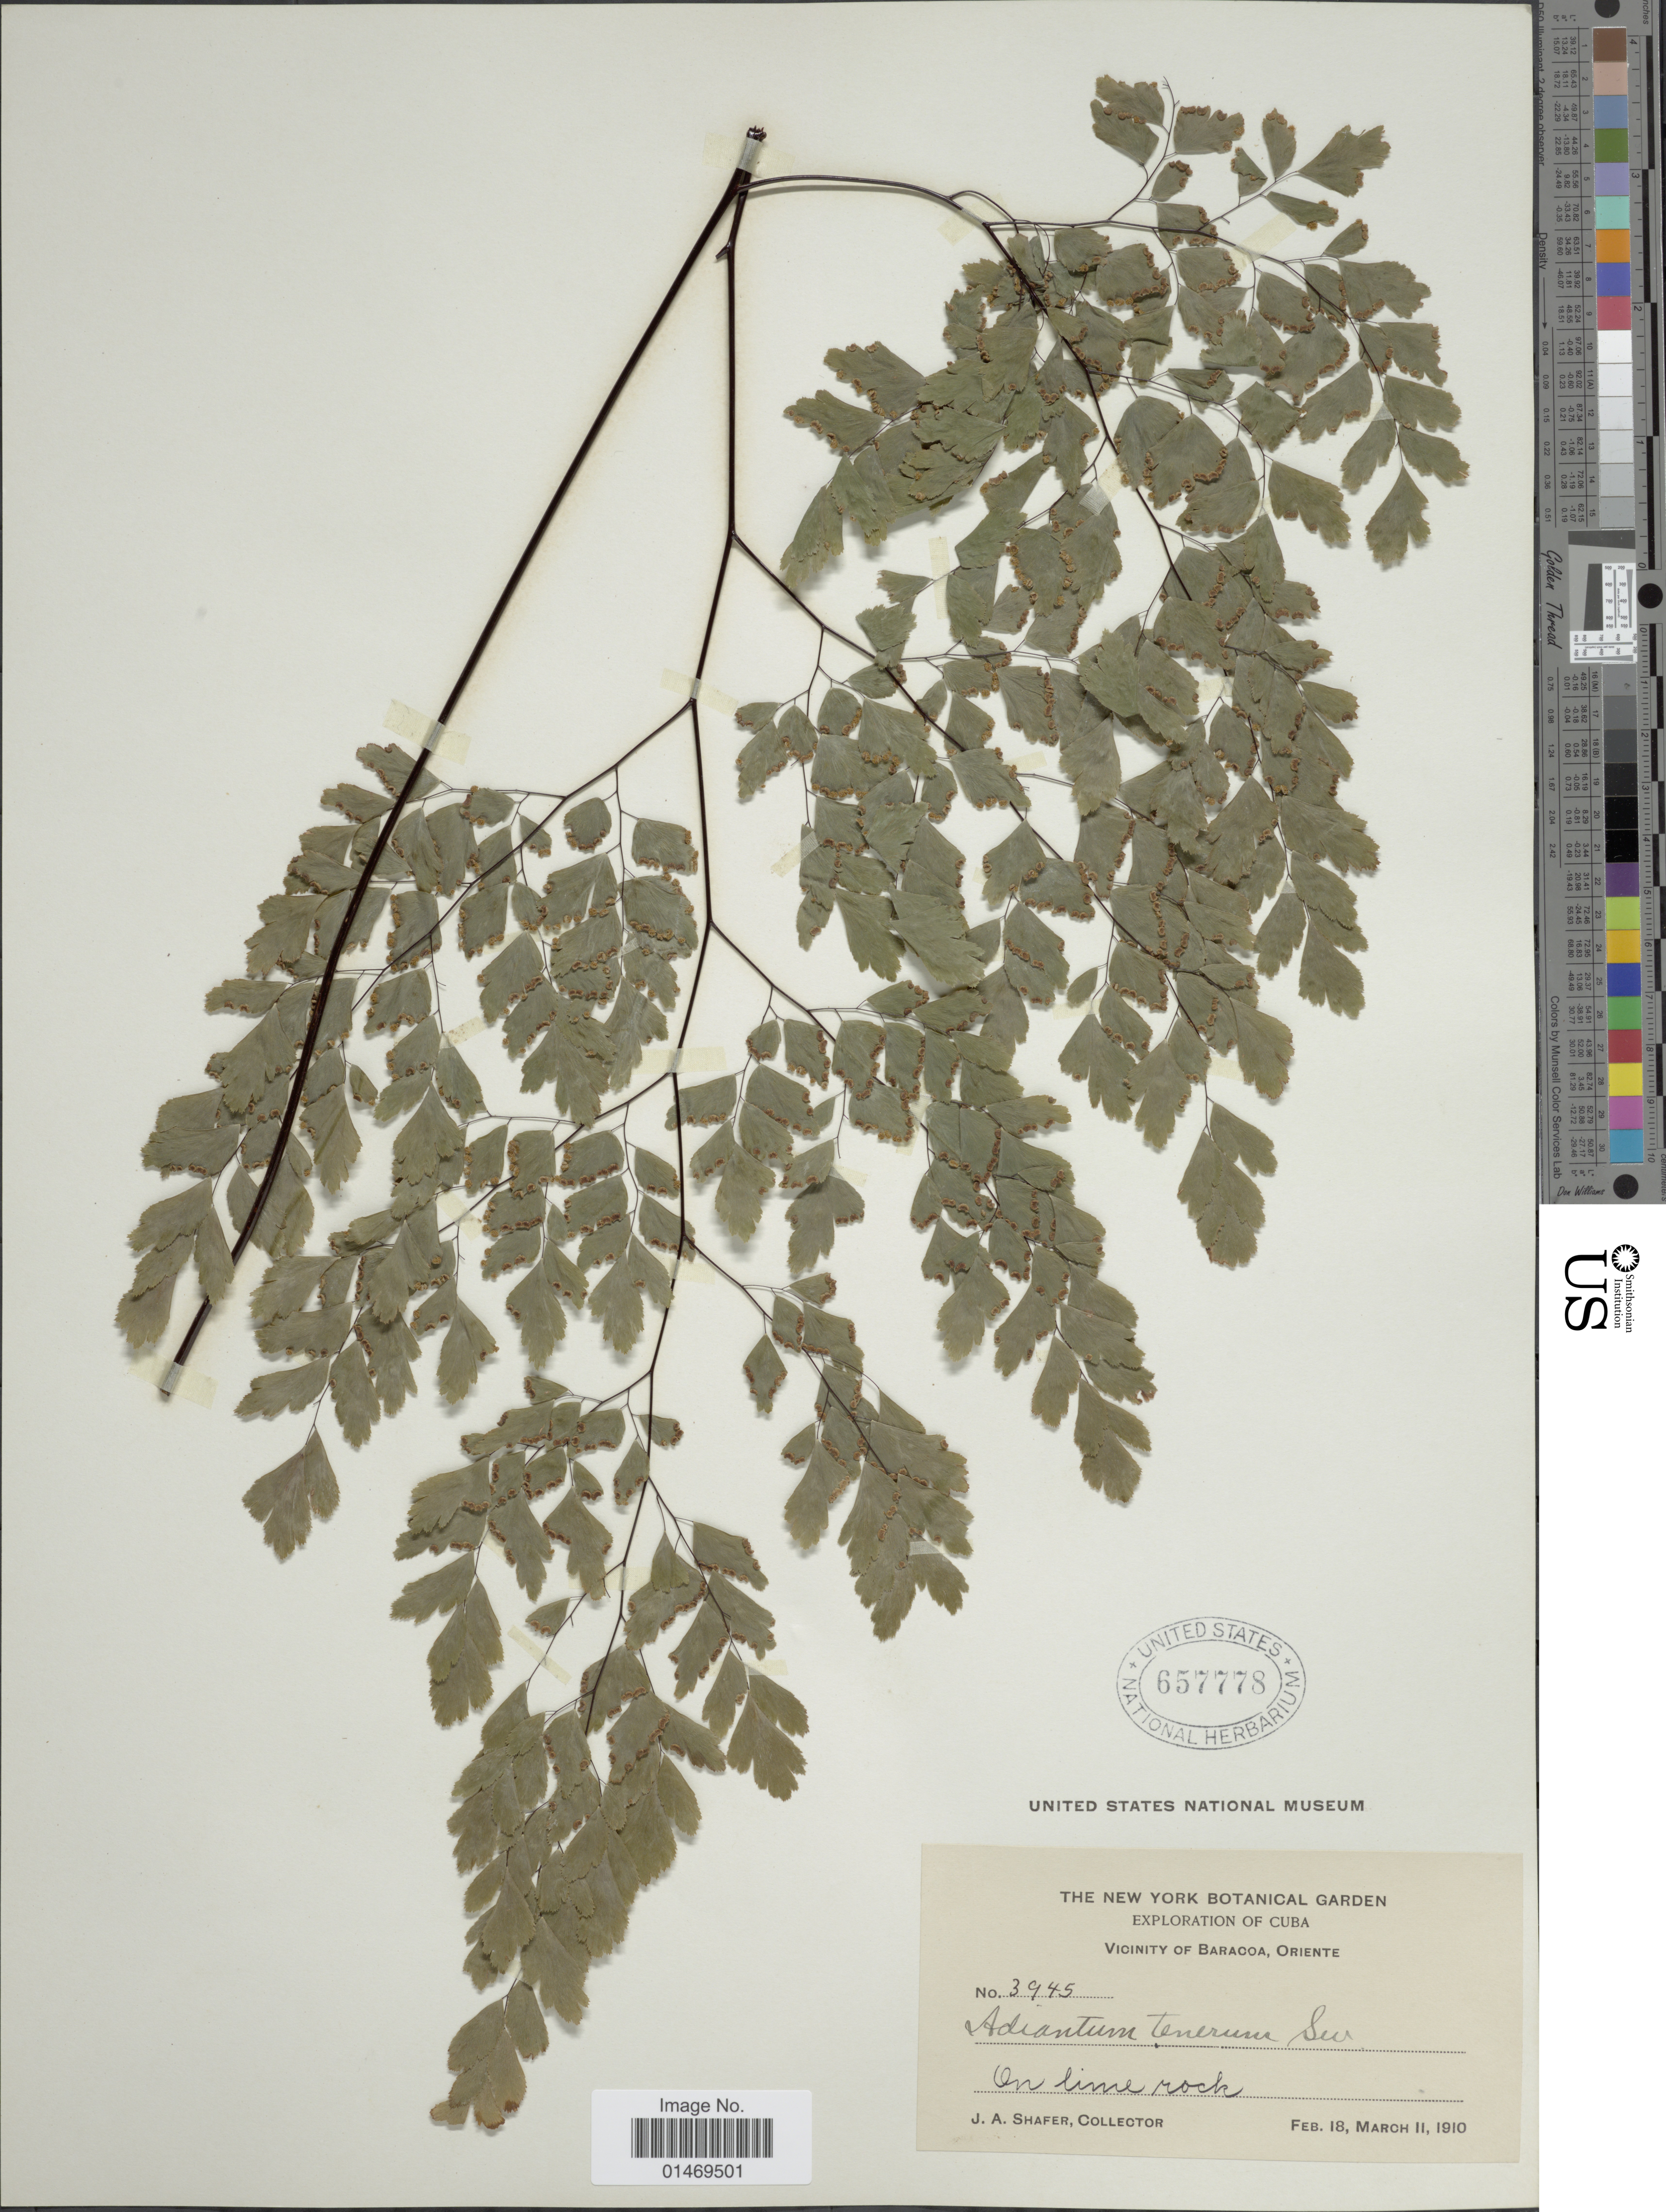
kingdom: Plantae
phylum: Tracheophyta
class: Polypodiopsida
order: Polypodiales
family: Pteridaceae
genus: Adiantum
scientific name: Adiantum tenerum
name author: Sw.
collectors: J. A. Shafer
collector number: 3945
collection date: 1910-02-18/1910-03-11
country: Cuba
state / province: Oriente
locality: Vicinity of Baracoa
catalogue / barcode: US 657778